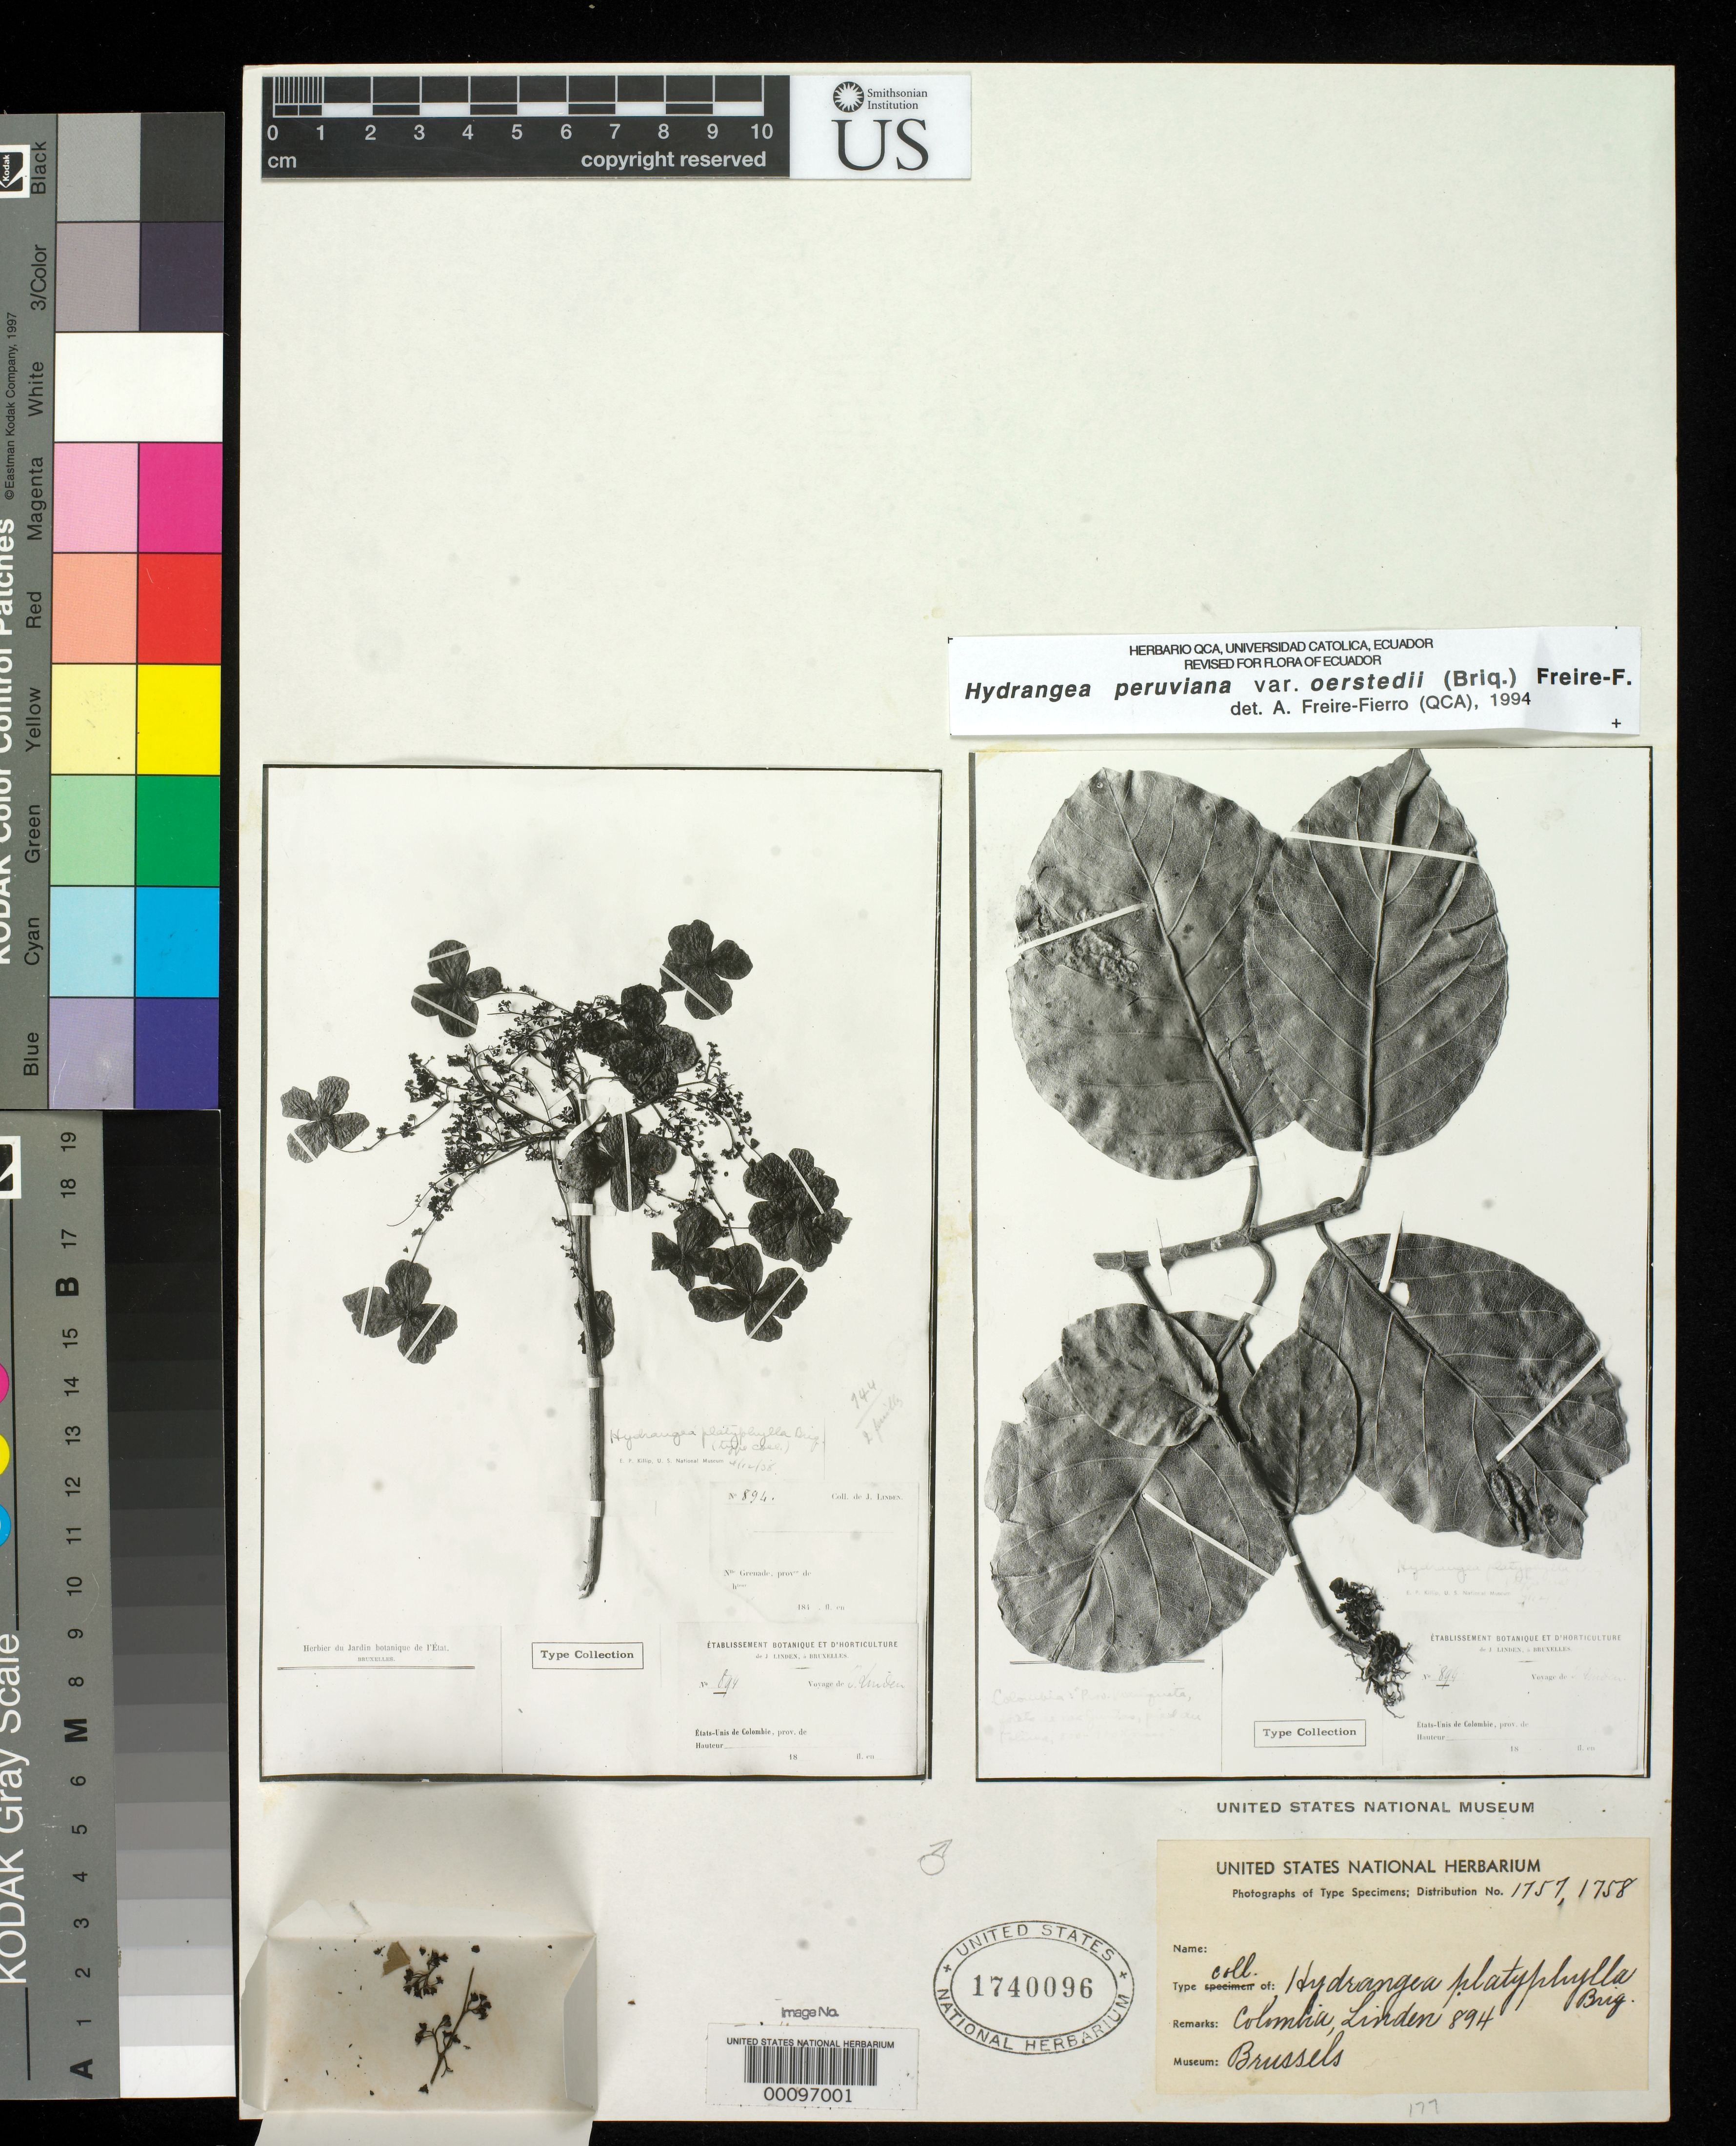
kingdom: Plantae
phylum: Tracheophyta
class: Magnoliopsida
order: Cornales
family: Hydrangeaceae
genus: Hydrangea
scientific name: Hydrangea platyphylla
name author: Briq.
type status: Type Fragment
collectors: J. Linden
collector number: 894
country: Colombia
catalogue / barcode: US 1740096